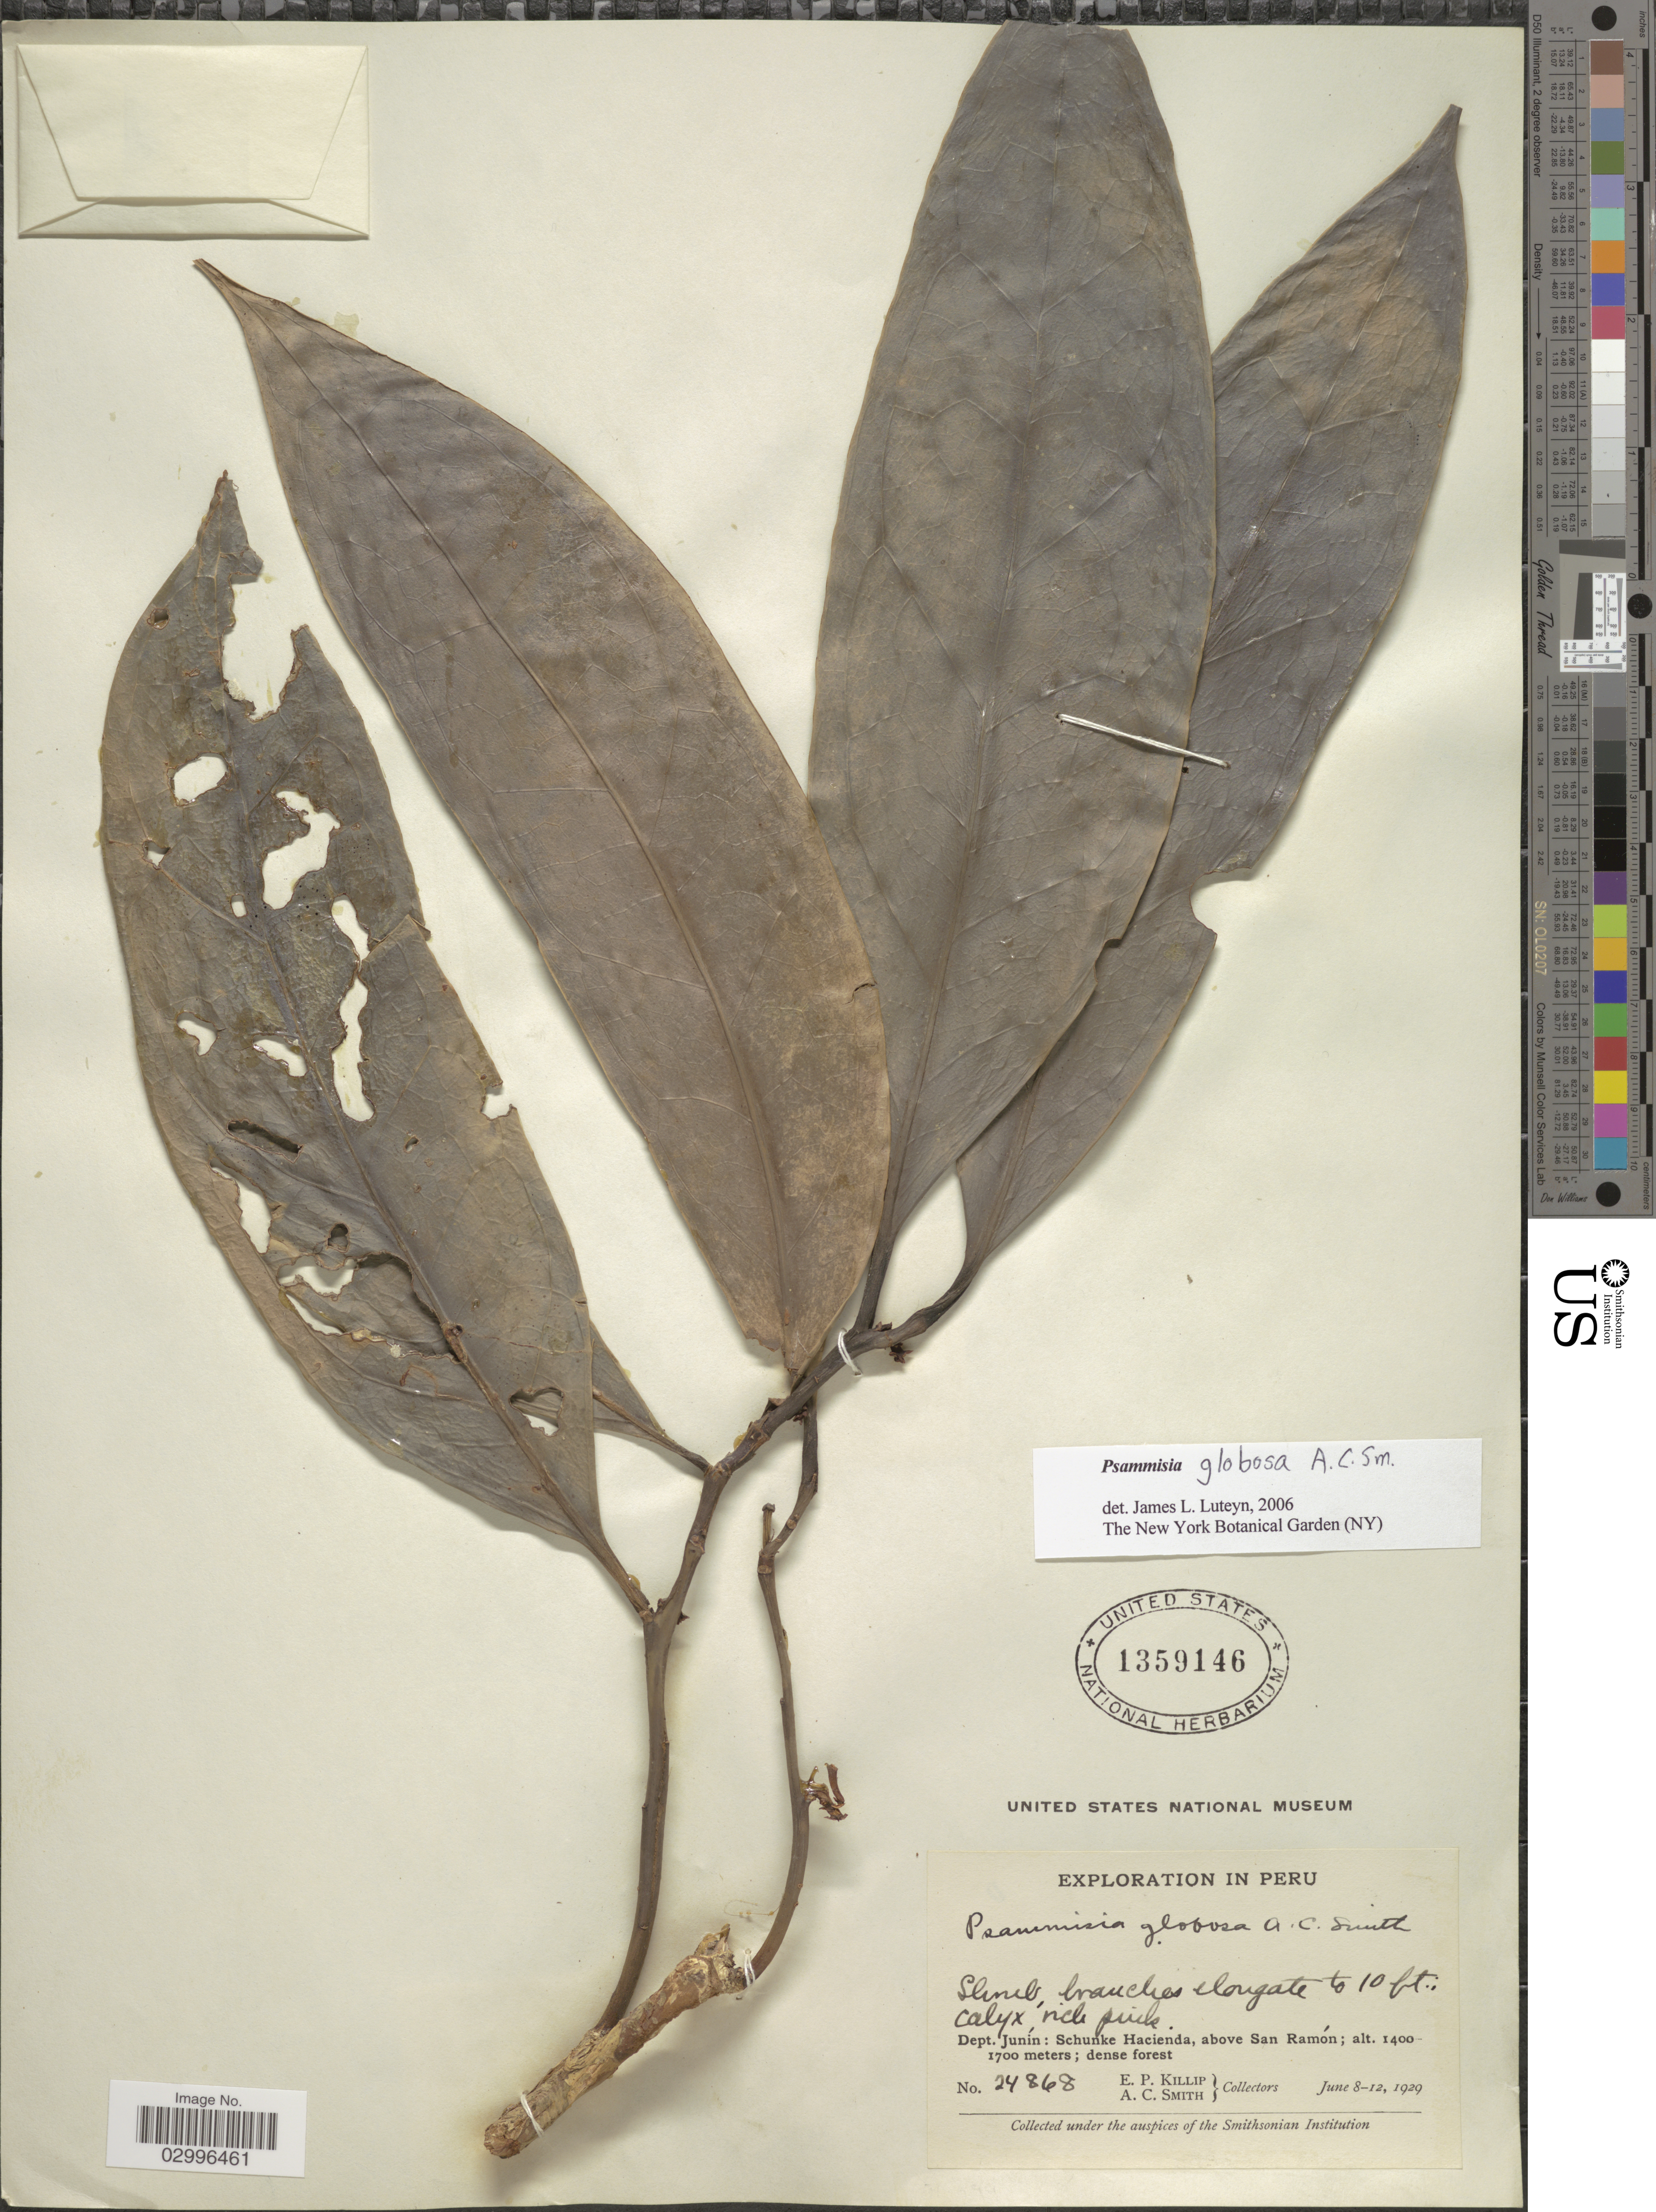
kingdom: Plantae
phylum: Tracheophyta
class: Magnoliopsida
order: Ericales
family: Ericaceae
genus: Psammisia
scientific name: Psammisia globosa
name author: A.C. Sm.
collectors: E. P. Killip & A. C. Smith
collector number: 24868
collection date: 1929-06-08/1929-06-12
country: Peru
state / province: Junín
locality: Dept. Junín: Schunke Hacienda, above San Ramón.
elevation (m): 1400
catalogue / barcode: US 1359146